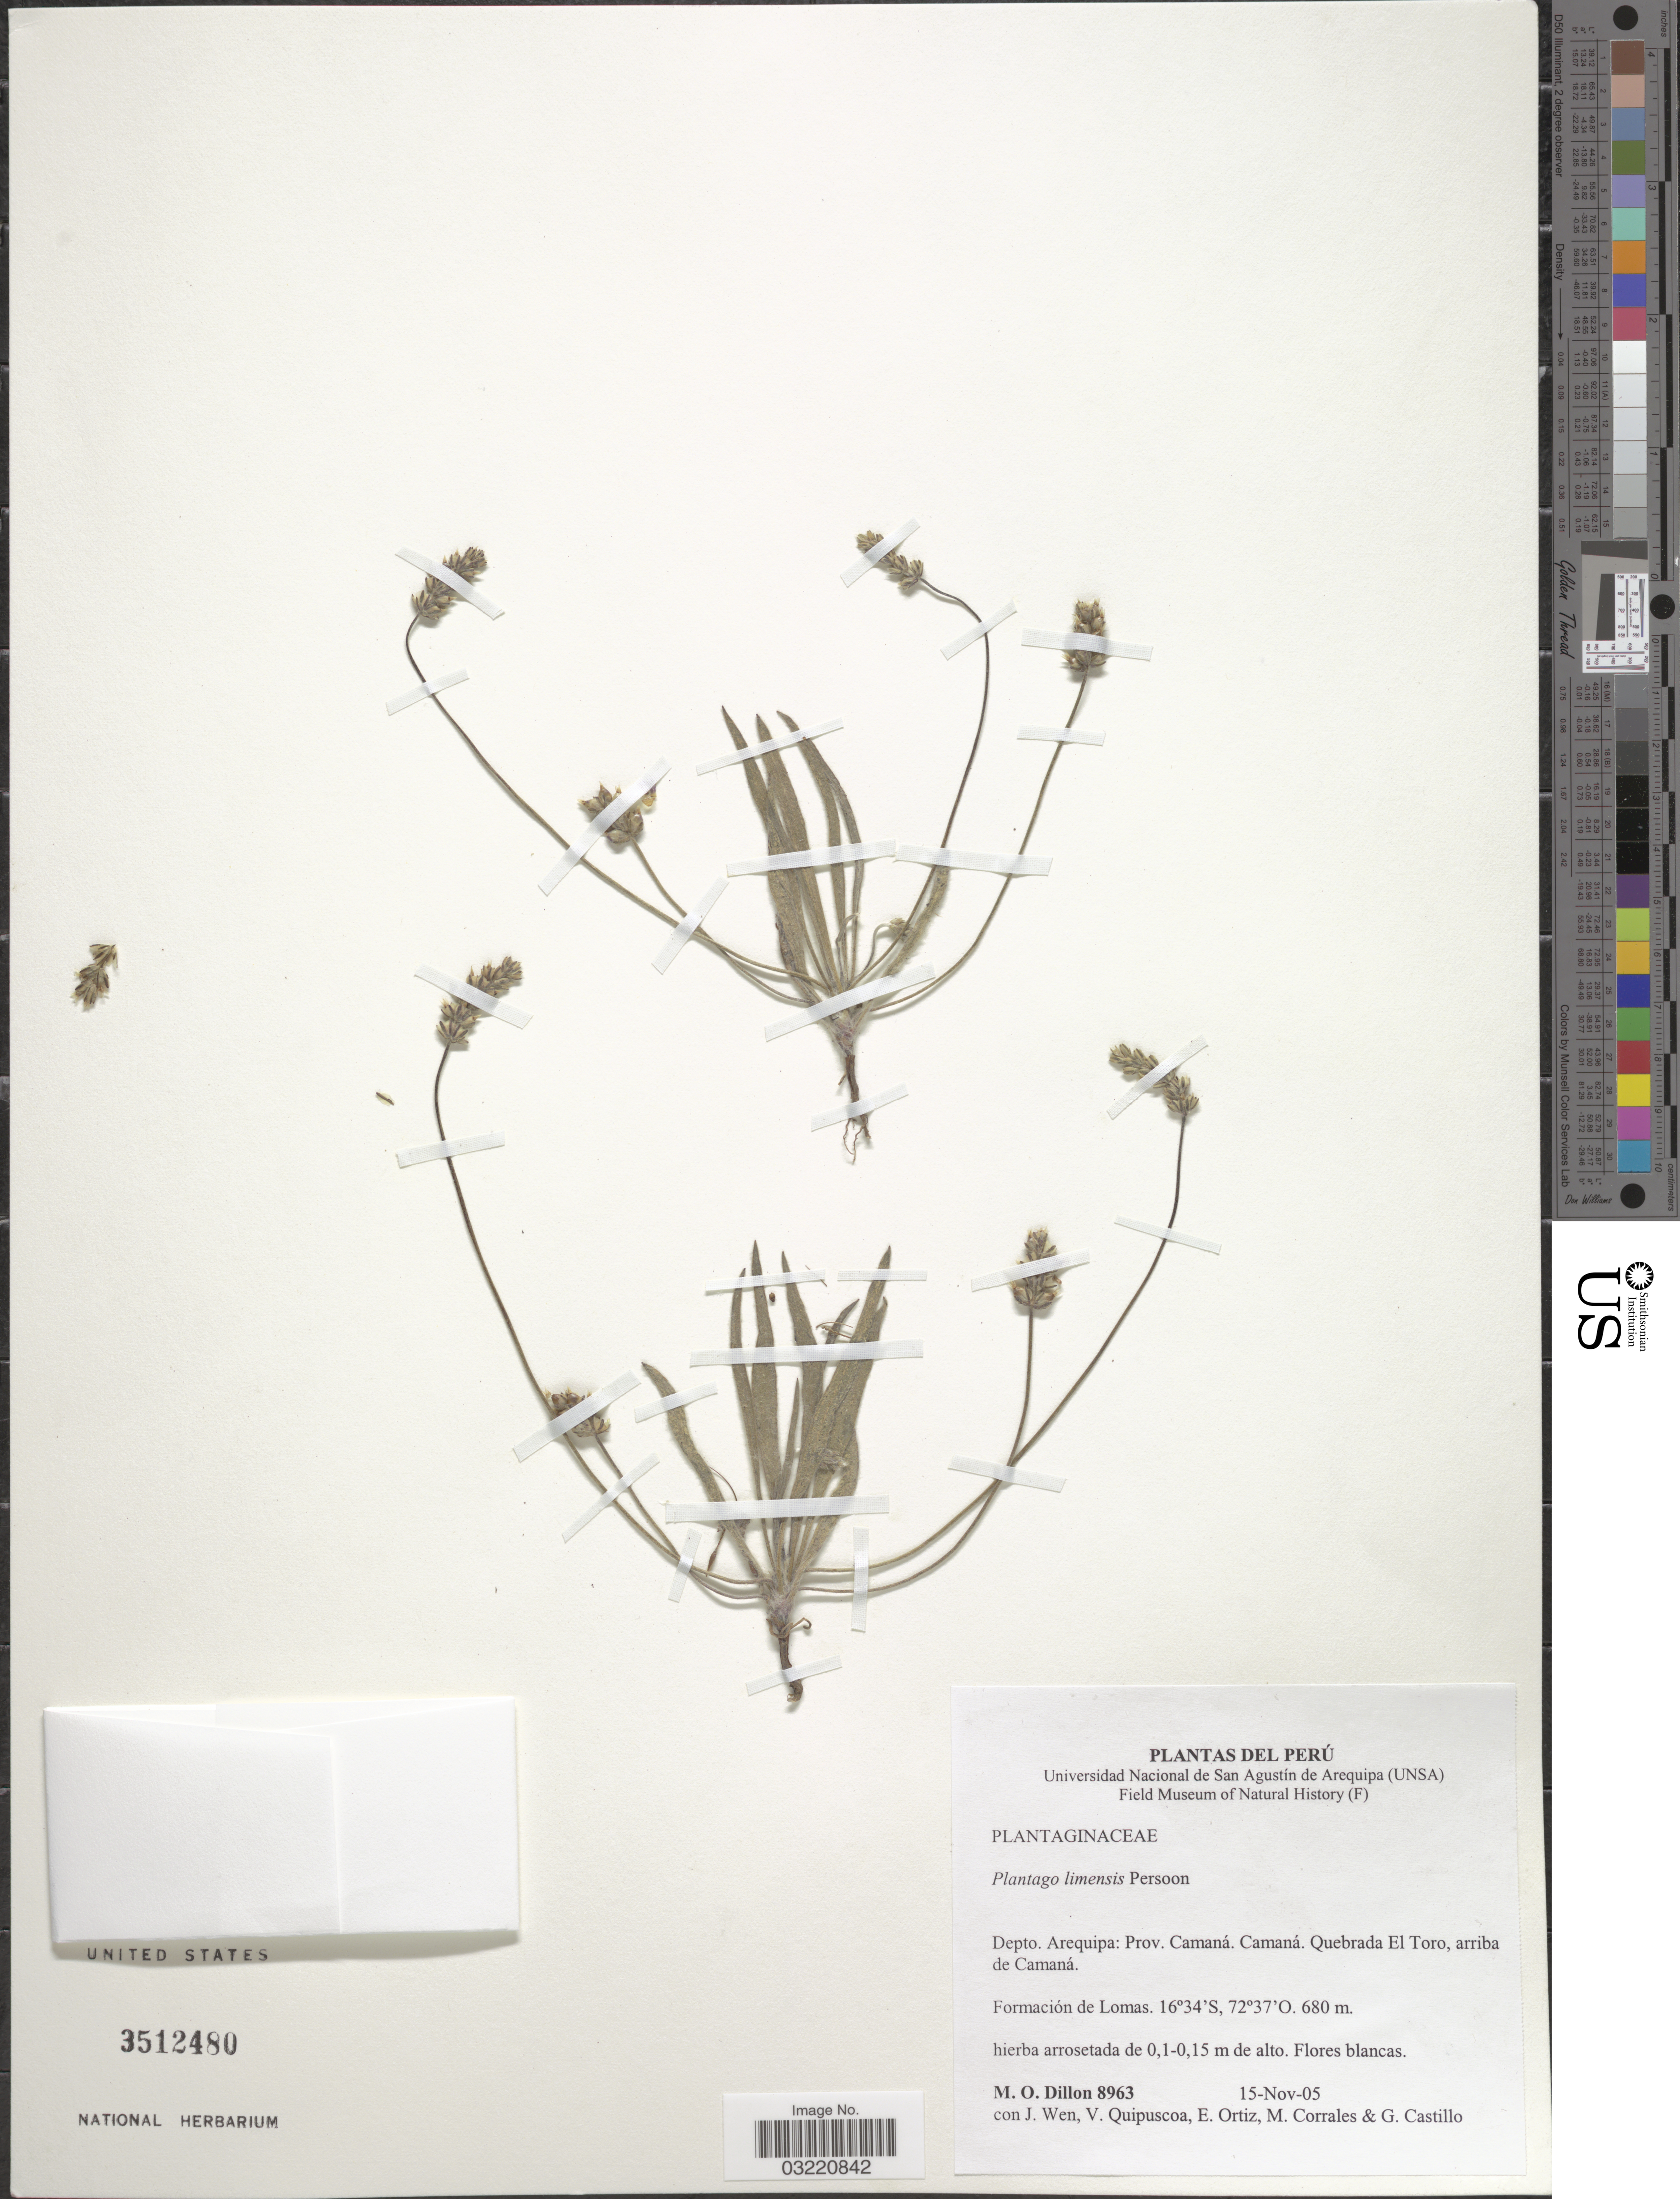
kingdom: Plantae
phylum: Tracheophyta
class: Magnoliopsida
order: Lamiales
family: Plantaginaceae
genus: Plantago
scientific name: Plantago limensis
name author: Pers.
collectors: M. O. Dillon, J. Wen, V. Quipuscoa, E. Ortiz & et al.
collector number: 8963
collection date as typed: Transcribed d/m/y: 15/11/5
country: Peru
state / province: Arequipa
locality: Depto. Arequipa: Prov. Camaná. Camaná. Quebrada El Toro, arriba de Camaná.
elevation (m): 680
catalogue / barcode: US 3512480